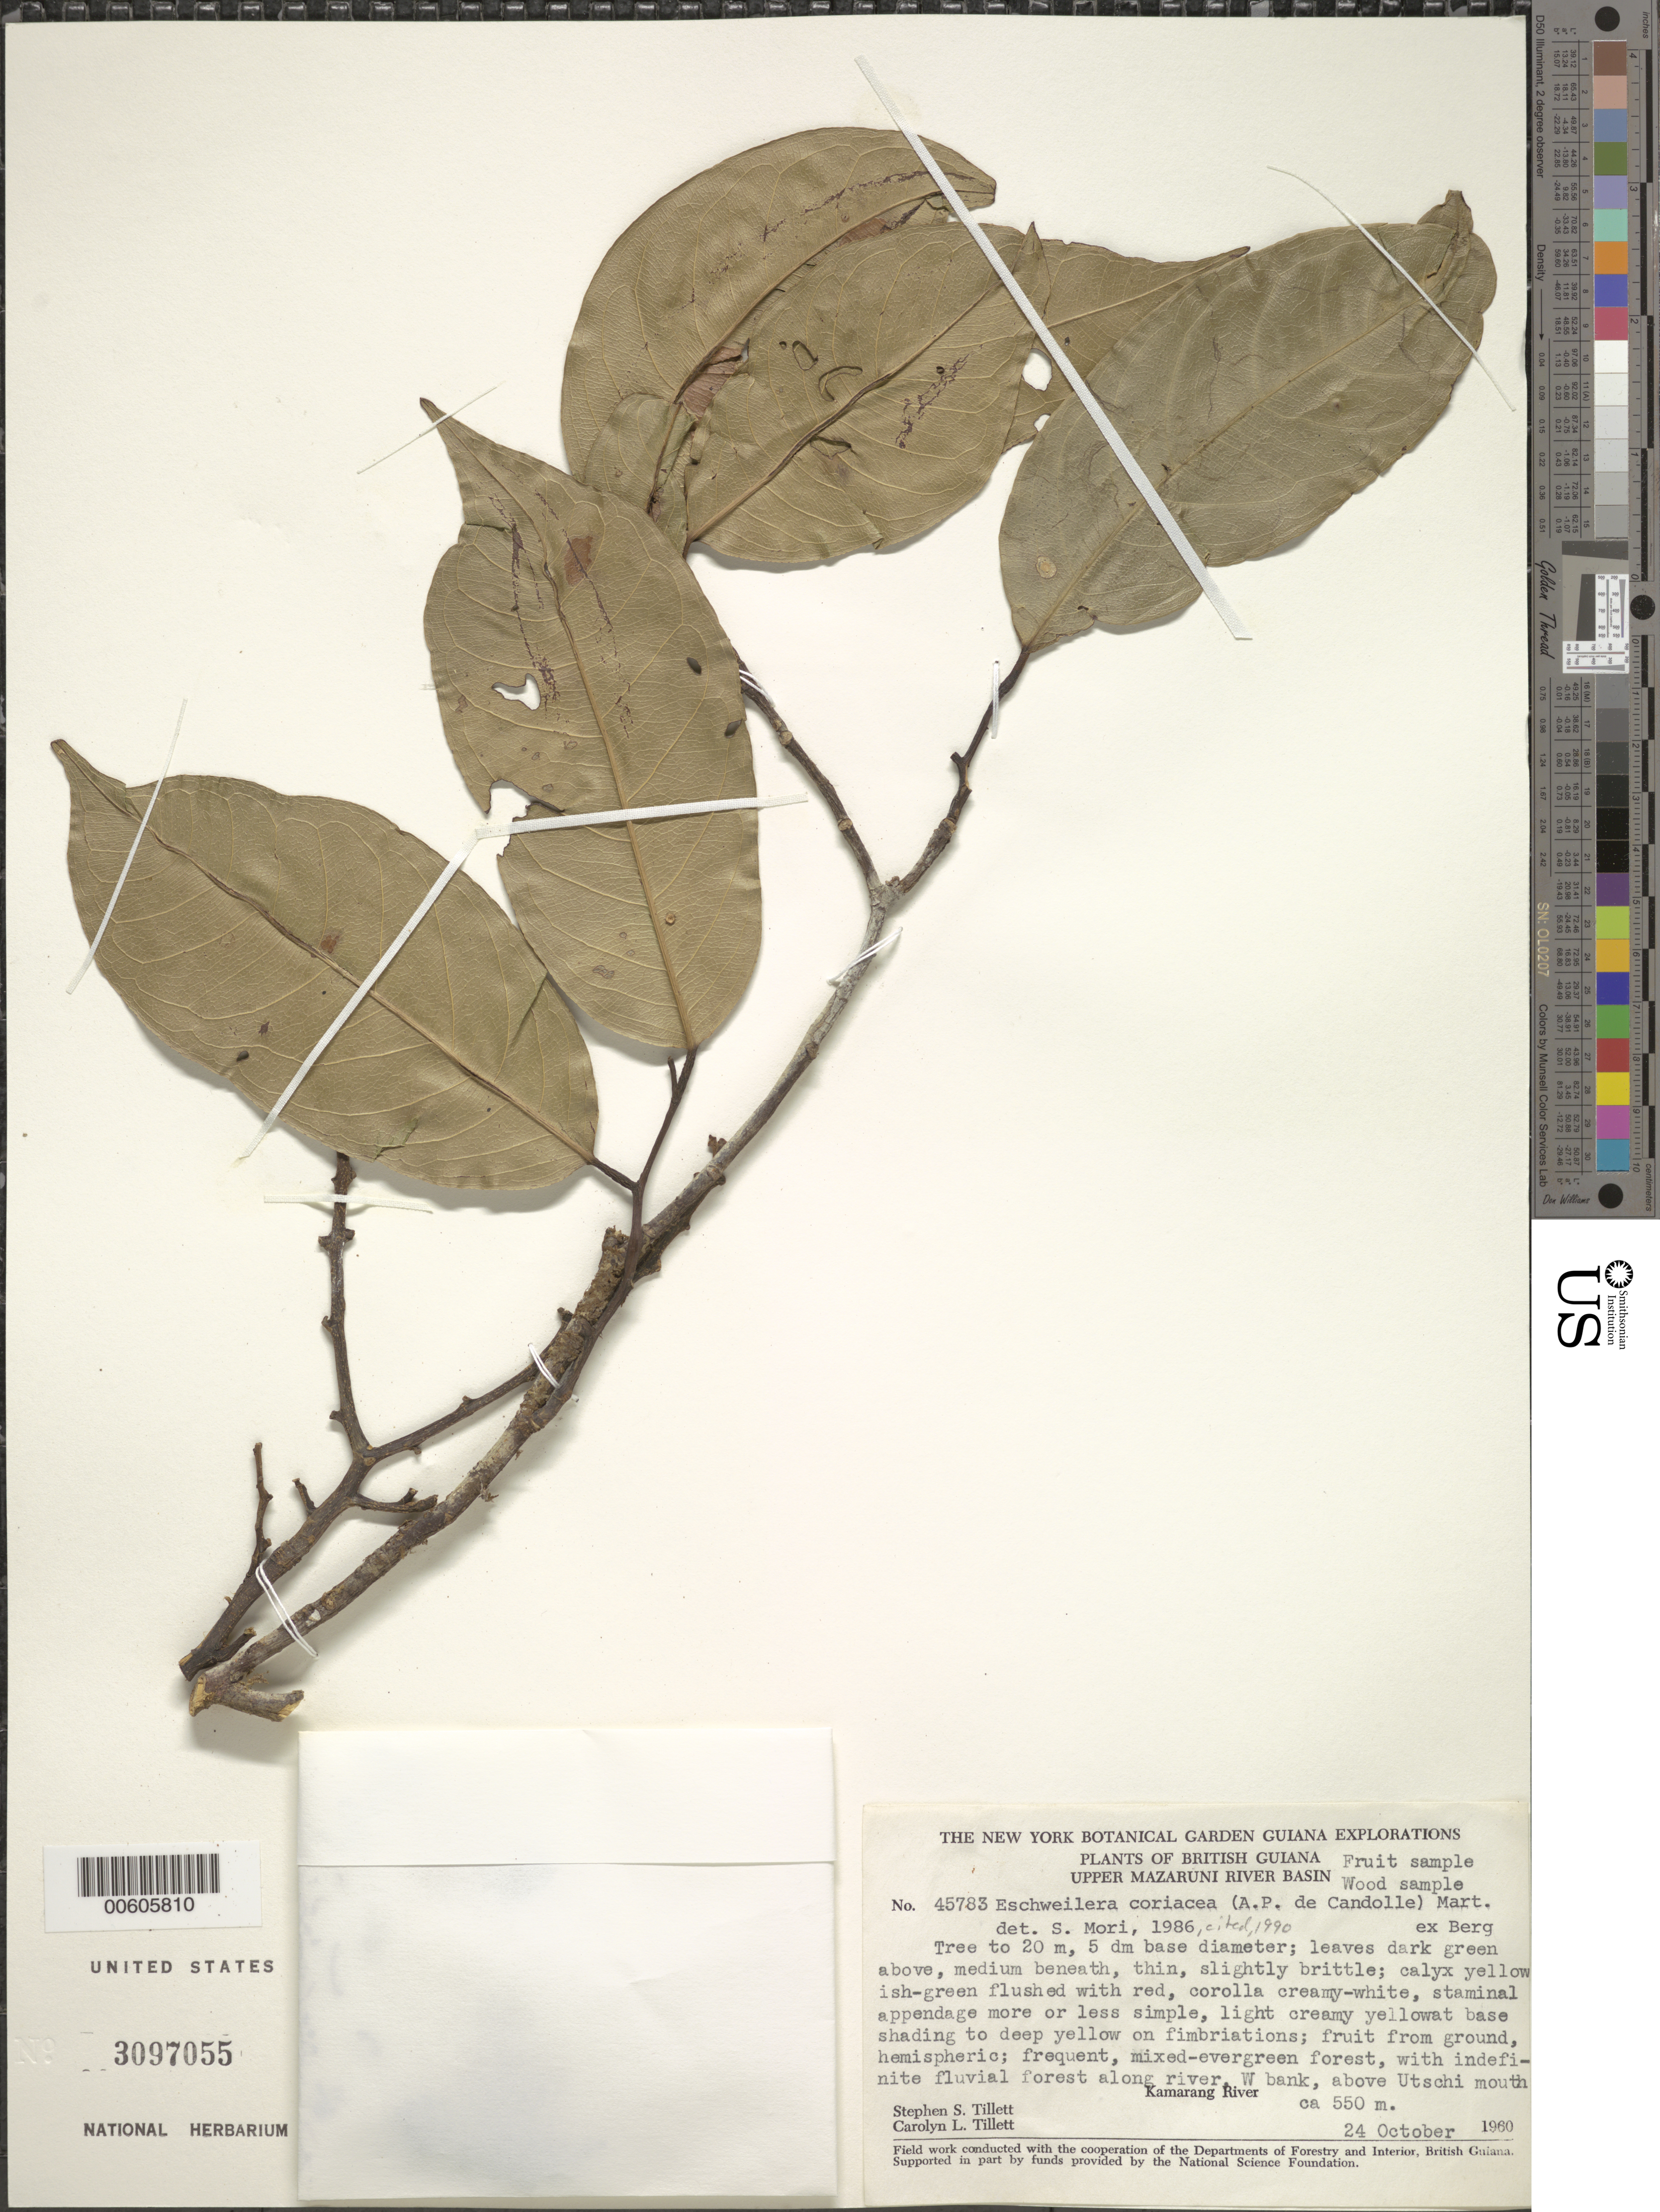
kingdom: Plantae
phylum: Tracheophyta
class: Magnoliopsida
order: Ericales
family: Lecythidaceae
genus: Eschweilera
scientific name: Eschweilera coriacea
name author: (DC.) S.A. Mori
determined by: Mori, Scott A.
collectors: S. S. Tillett, C. L. Tillett & R. Boyan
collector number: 45783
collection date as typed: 24-Oct-60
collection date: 1960-10-24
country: Guyana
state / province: Cuyuni-Mazaruni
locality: Upper Mazaruni River Basin, W bank, above mouth of Utschi River, Kamarang River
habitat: Mixed-evergreen forest, with indefinite fluvial forest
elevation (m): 550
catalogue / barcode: US 3097055